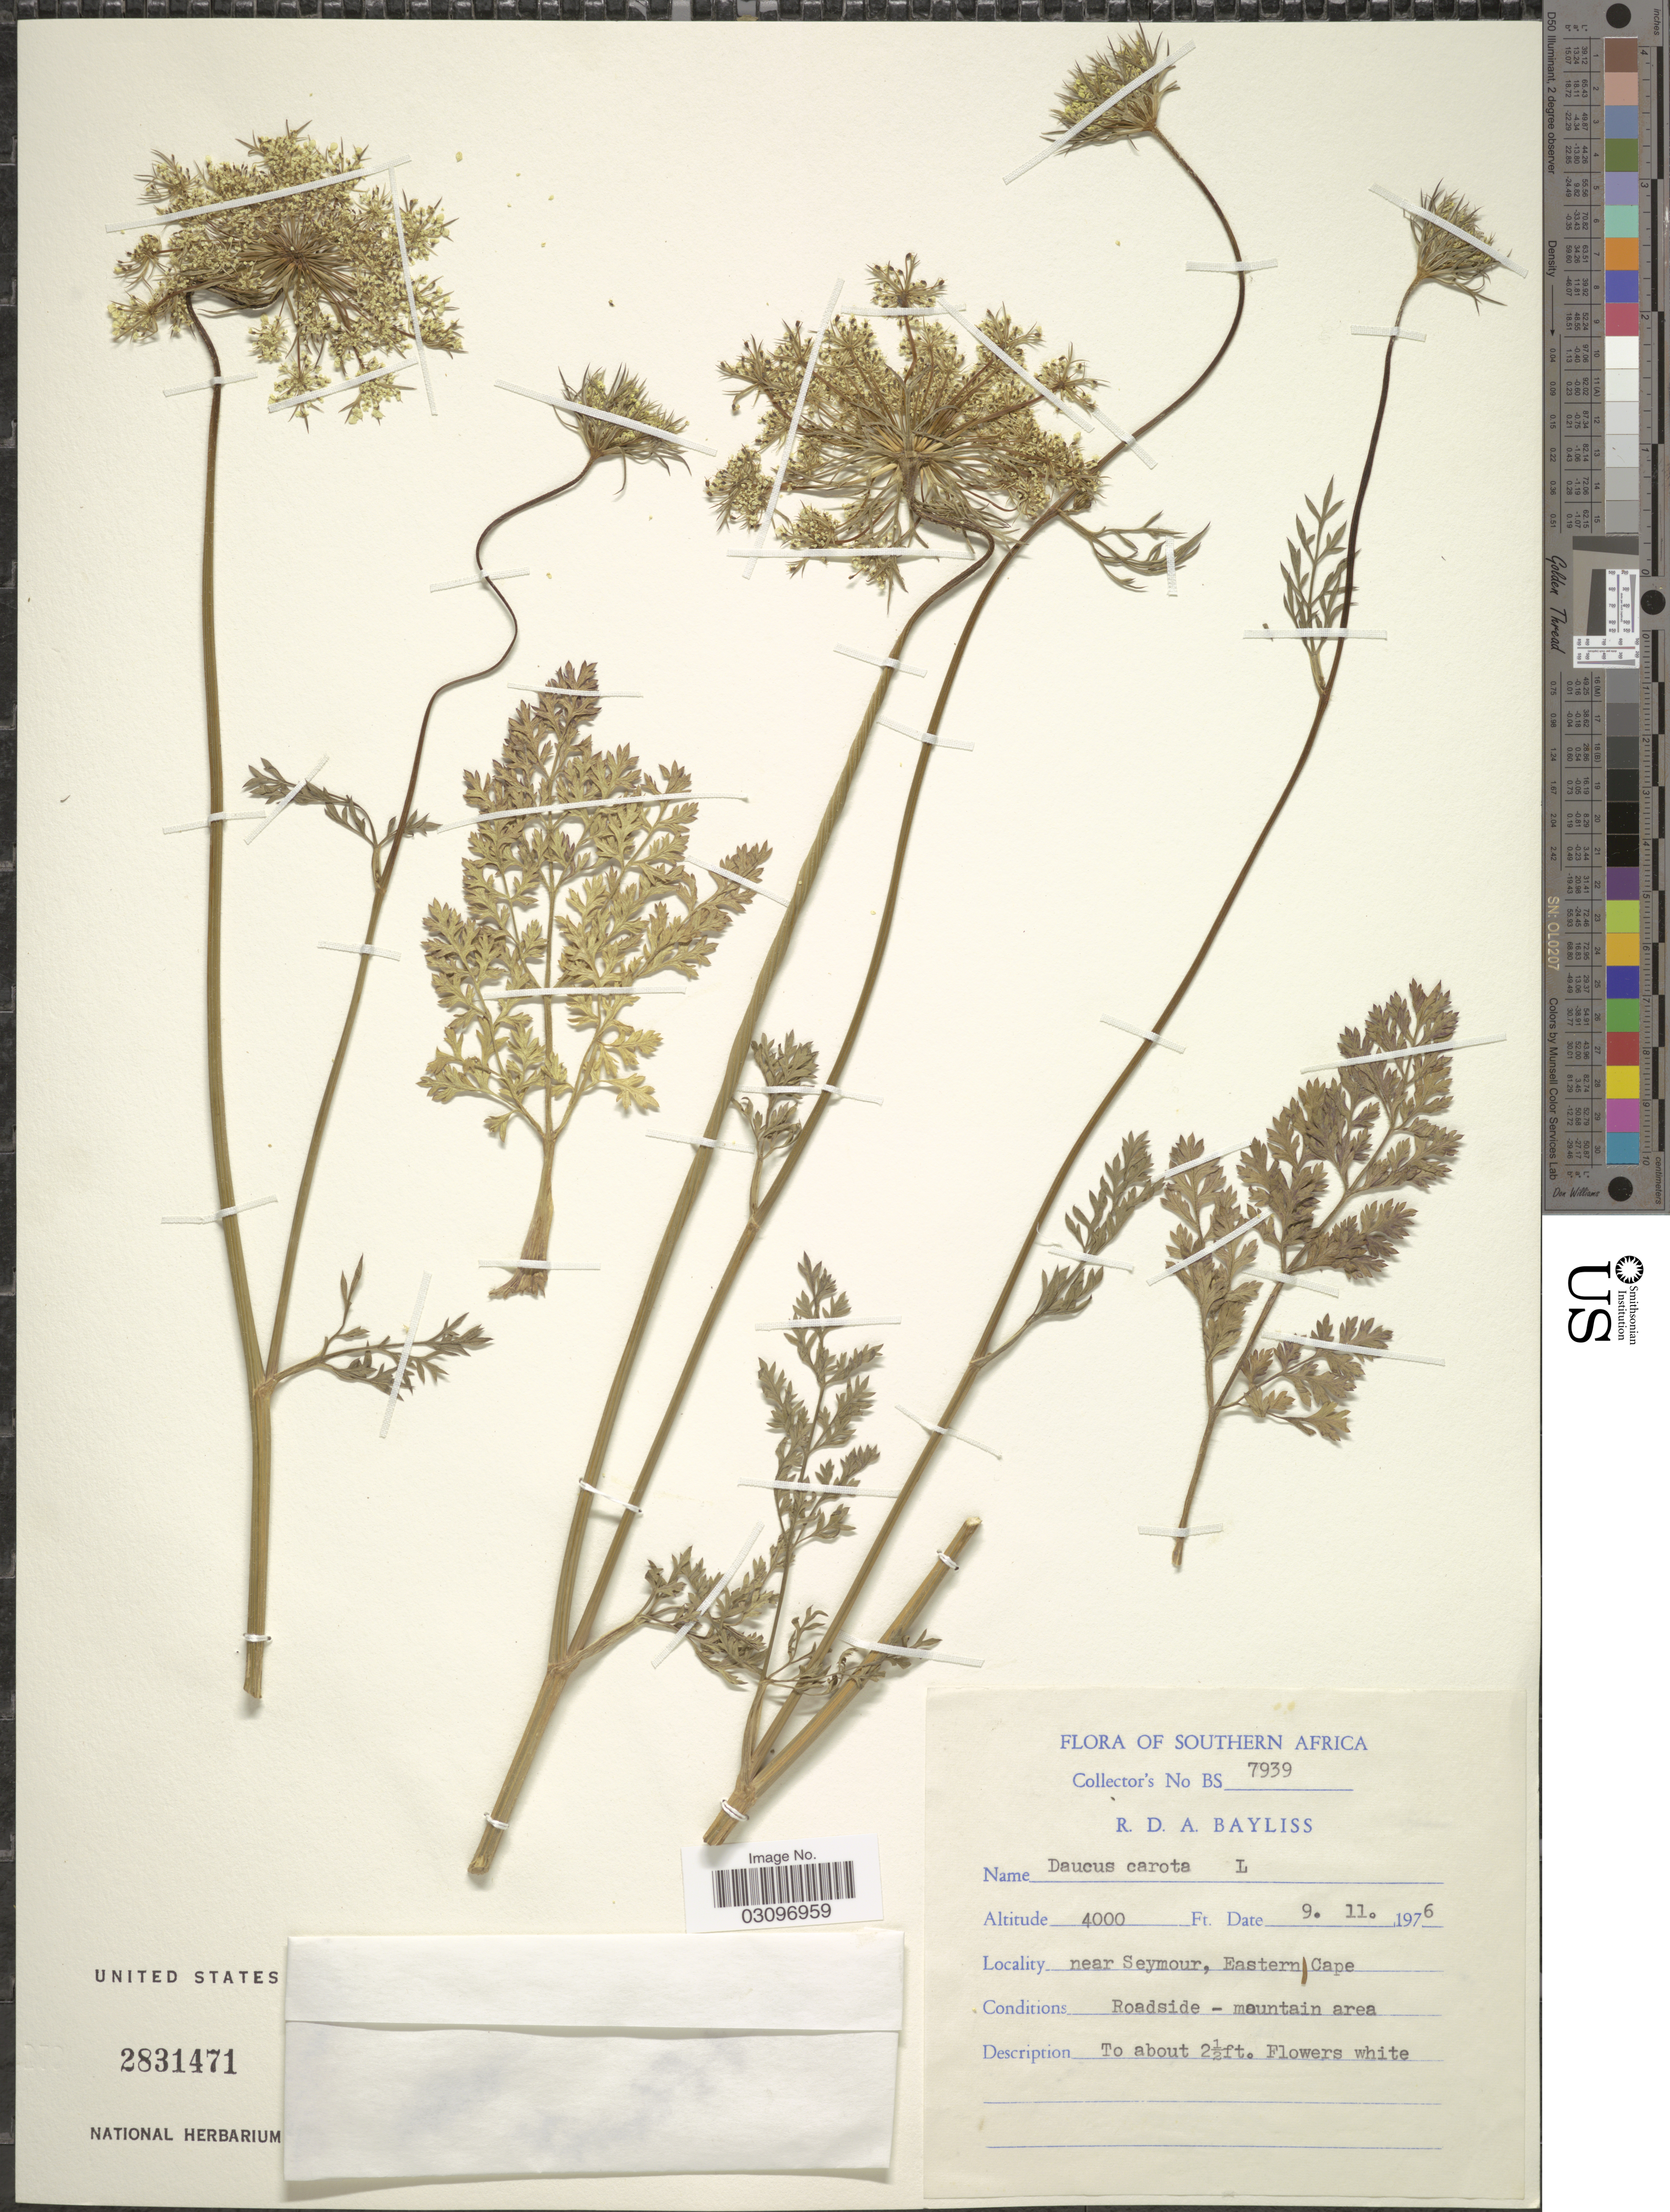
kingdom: Plantae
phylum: Tracheophyta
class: Magnoliopsida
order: Apiales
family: Apiaceae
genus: Daucus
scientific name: Daucus carota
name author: L.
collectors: R. Bayliss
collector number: BS 7939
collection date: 1976-11-09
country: South Africa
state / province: Eastern Cape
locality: Near Seymour.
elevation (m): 1219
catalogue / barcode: US 2831471